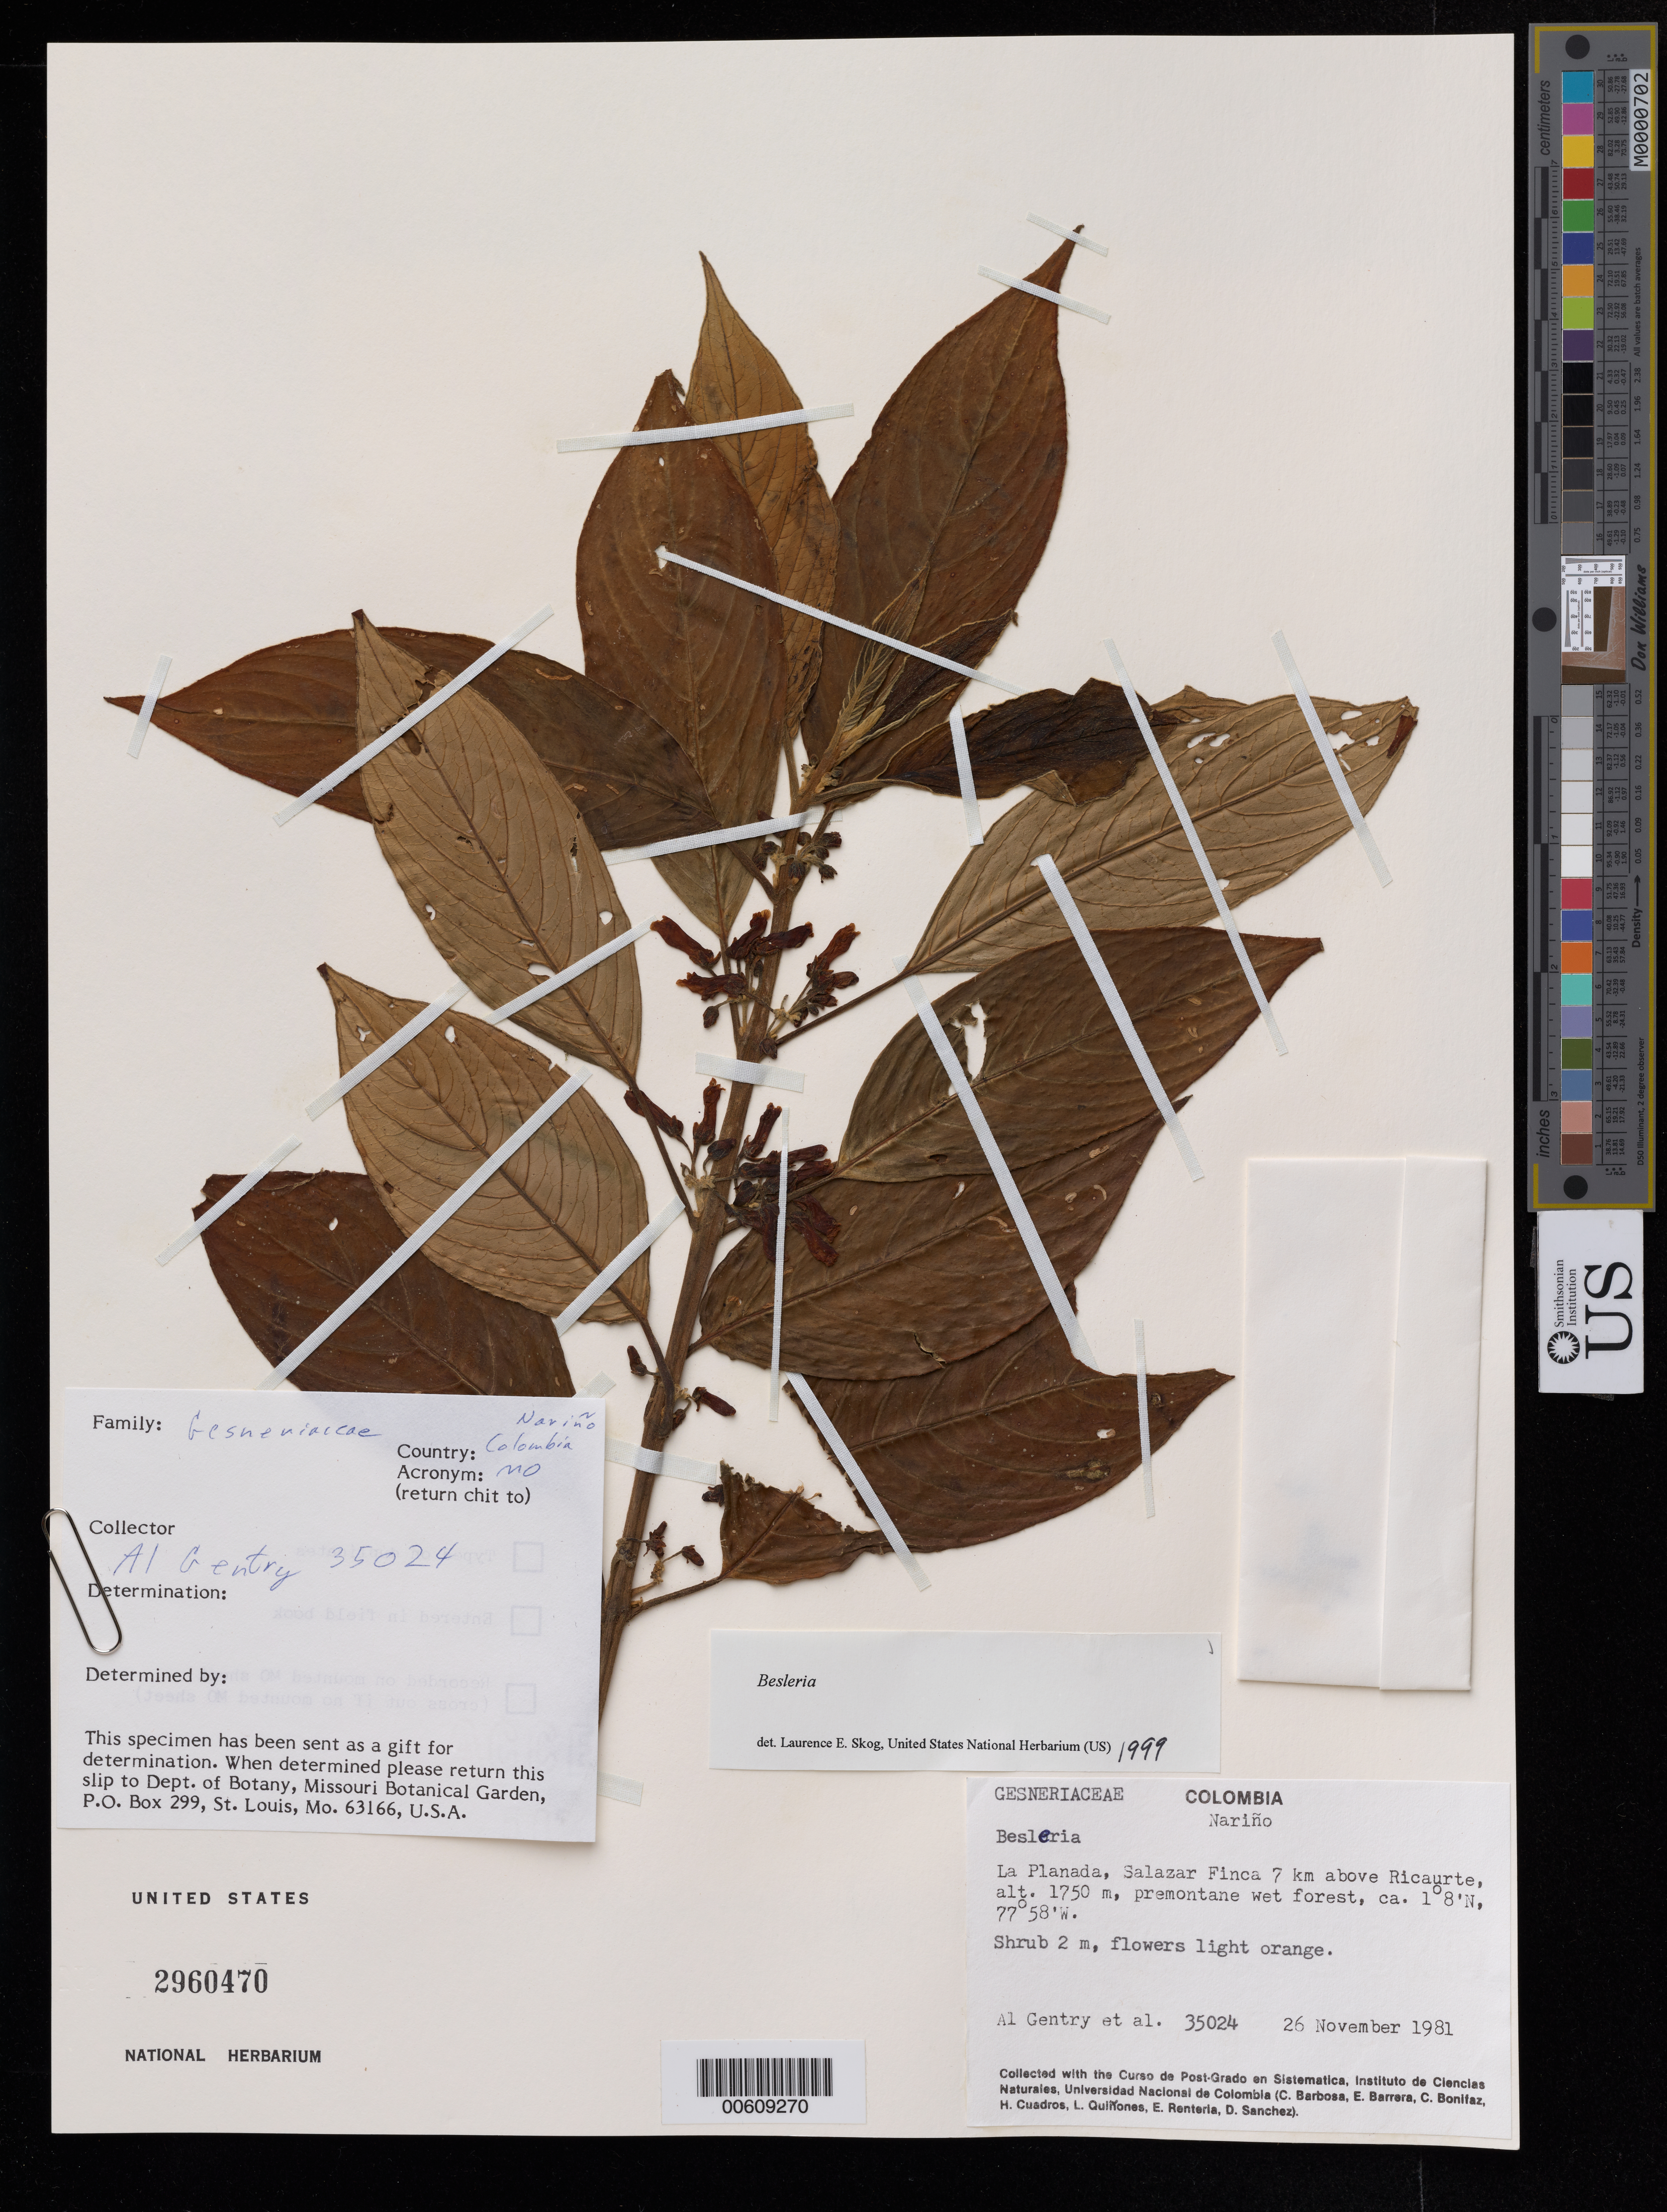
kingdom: Plantae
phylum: Tracheophyta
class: Magnoliopsida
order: Lamiales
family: Gesneriaceae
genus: Besleria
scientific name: Besleria sp.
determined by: Skog, Laurence E.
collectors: A. H. Gentry & et al.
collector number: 35024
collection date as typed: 26 Nov 1981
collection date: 1981-11-26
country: Colombia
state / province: Nariño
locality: La Planada, Salazar Finca 7 km above Ricauarte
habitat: Premontane wet forest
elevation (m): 1750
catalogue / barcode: US 2960470